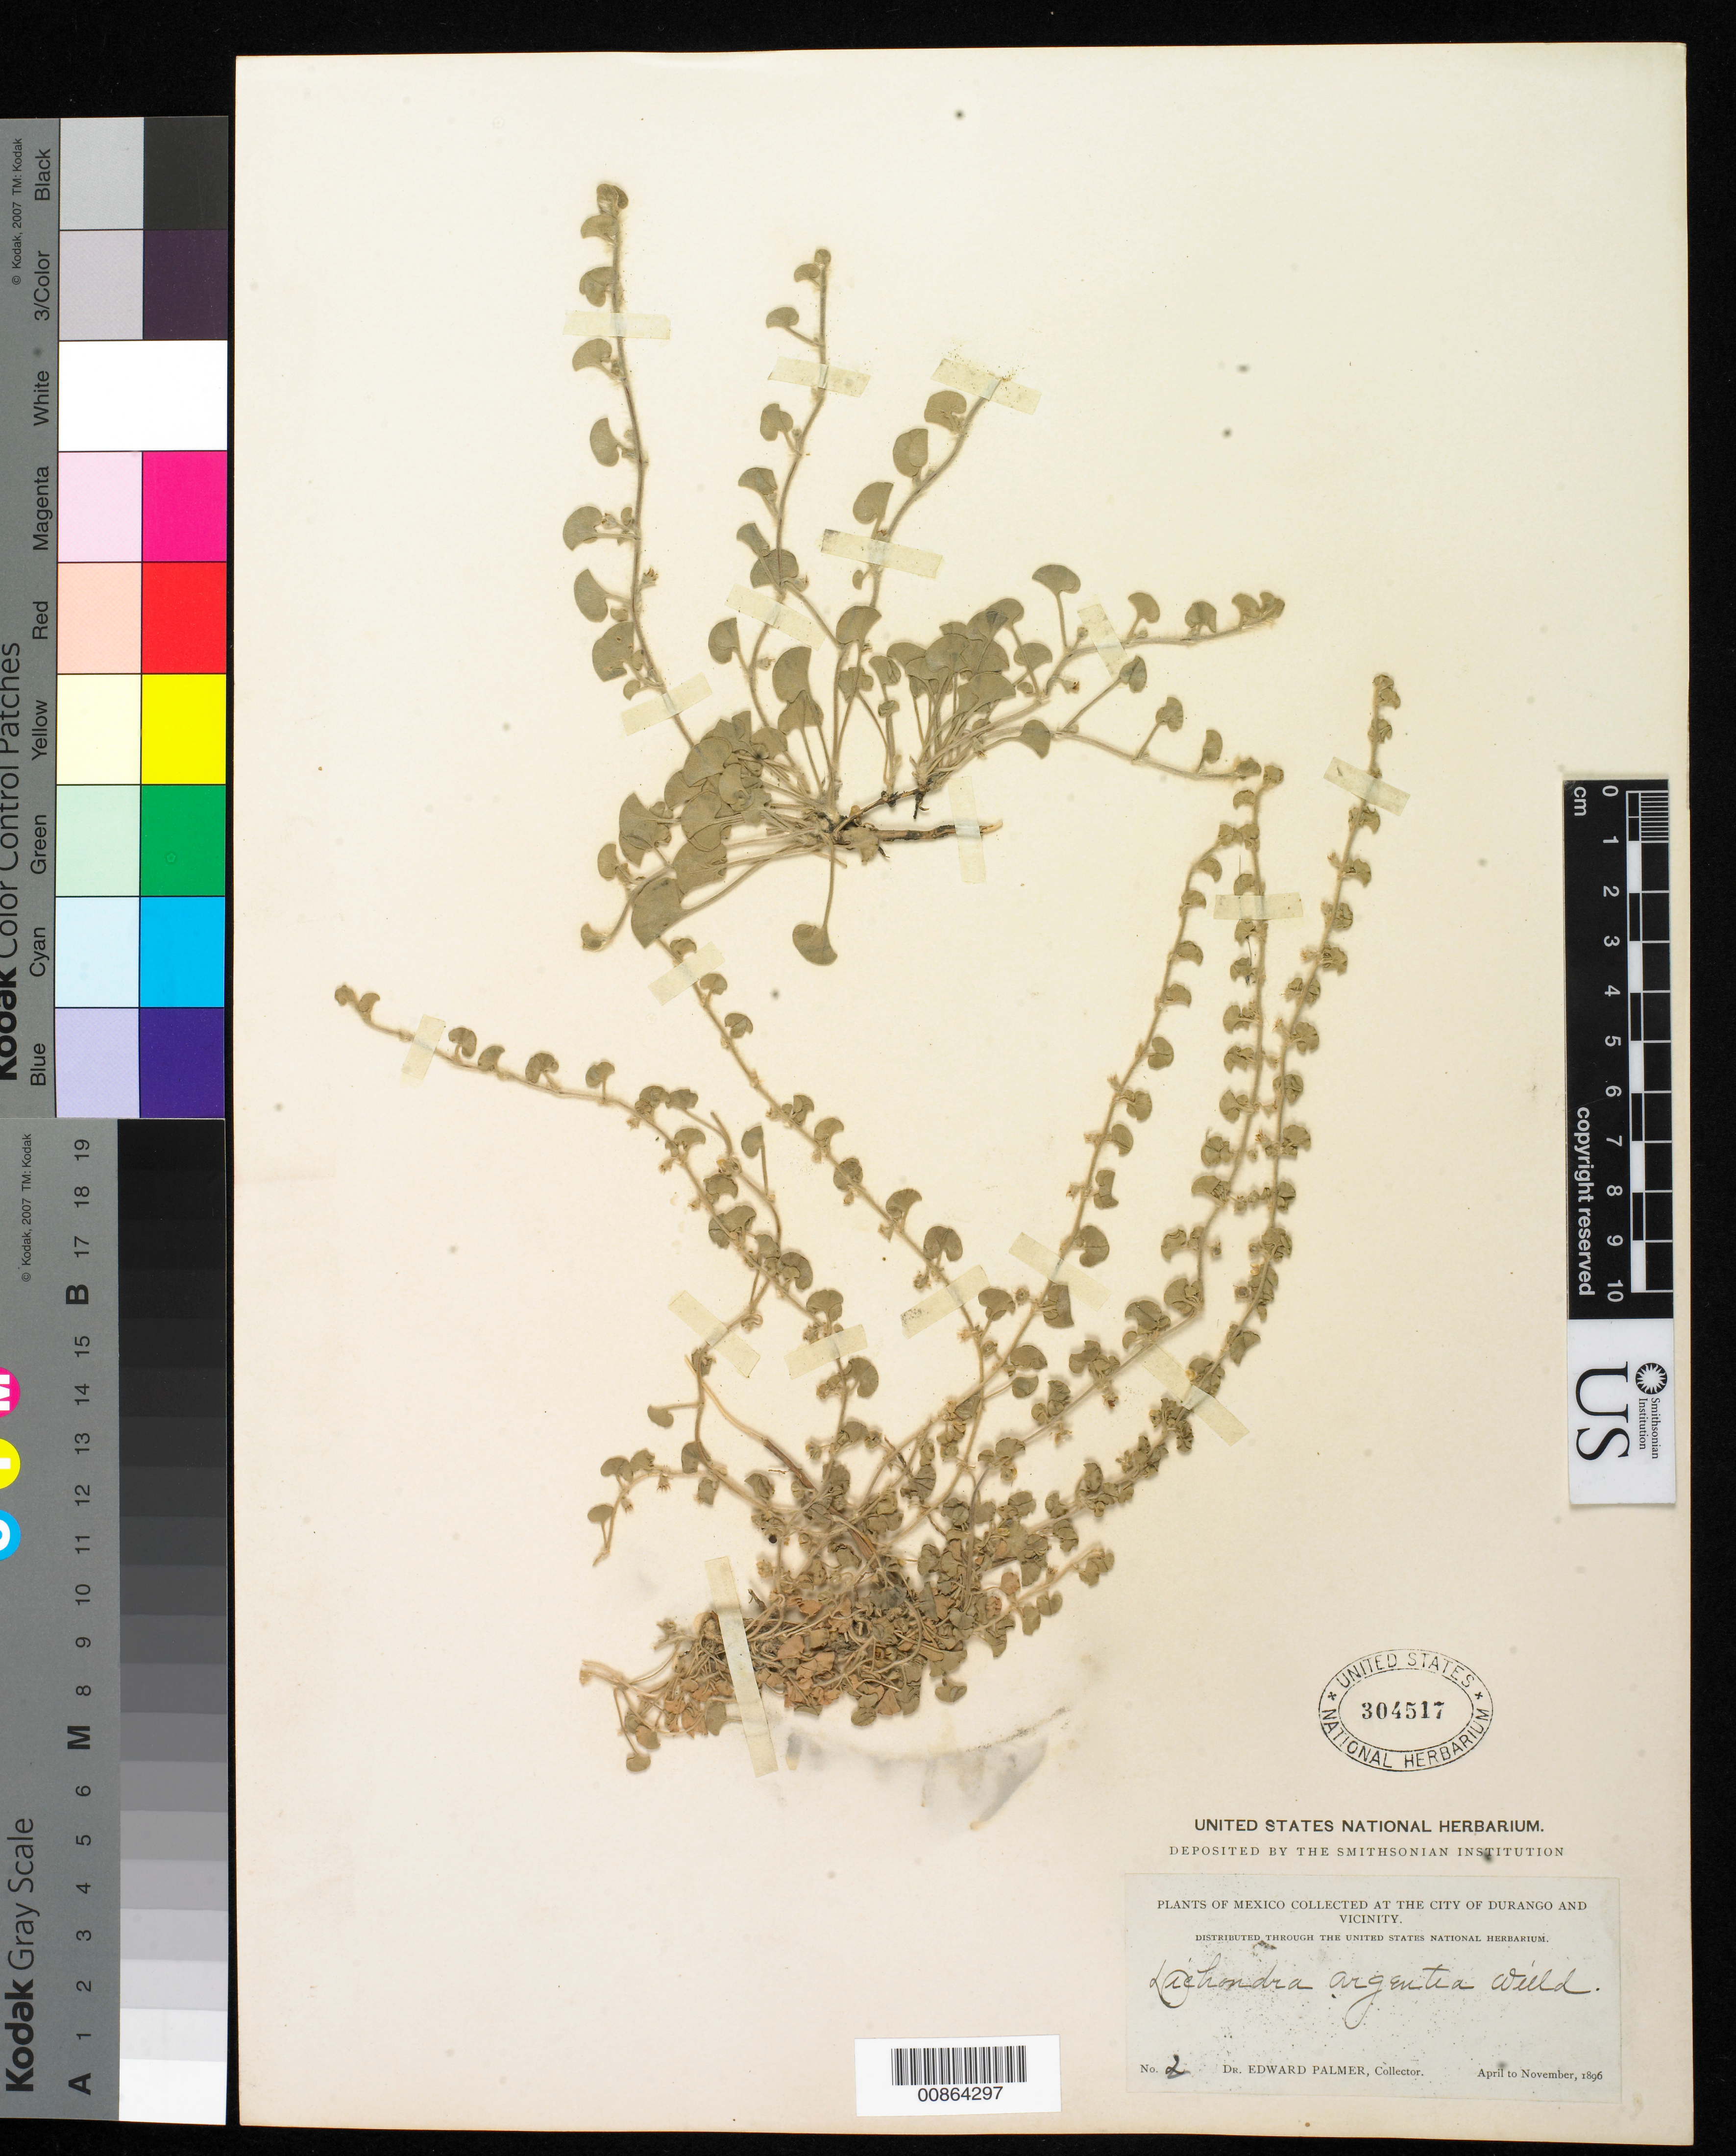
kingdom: Plantae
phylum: Tracheophyta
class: Magnoliopsida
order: Solanales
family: Convolvulaceae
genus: Dichondra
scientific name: Dichondra argentea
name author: Humb. & Bonpl. ex Willd.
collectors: E. Palmer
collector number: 2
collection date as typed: Apr 1896 to -- Nov 1896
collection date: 1896-04/1896-11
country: Mexico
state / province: Durango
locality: City of Durango and vicinity.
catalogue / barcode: US 304517